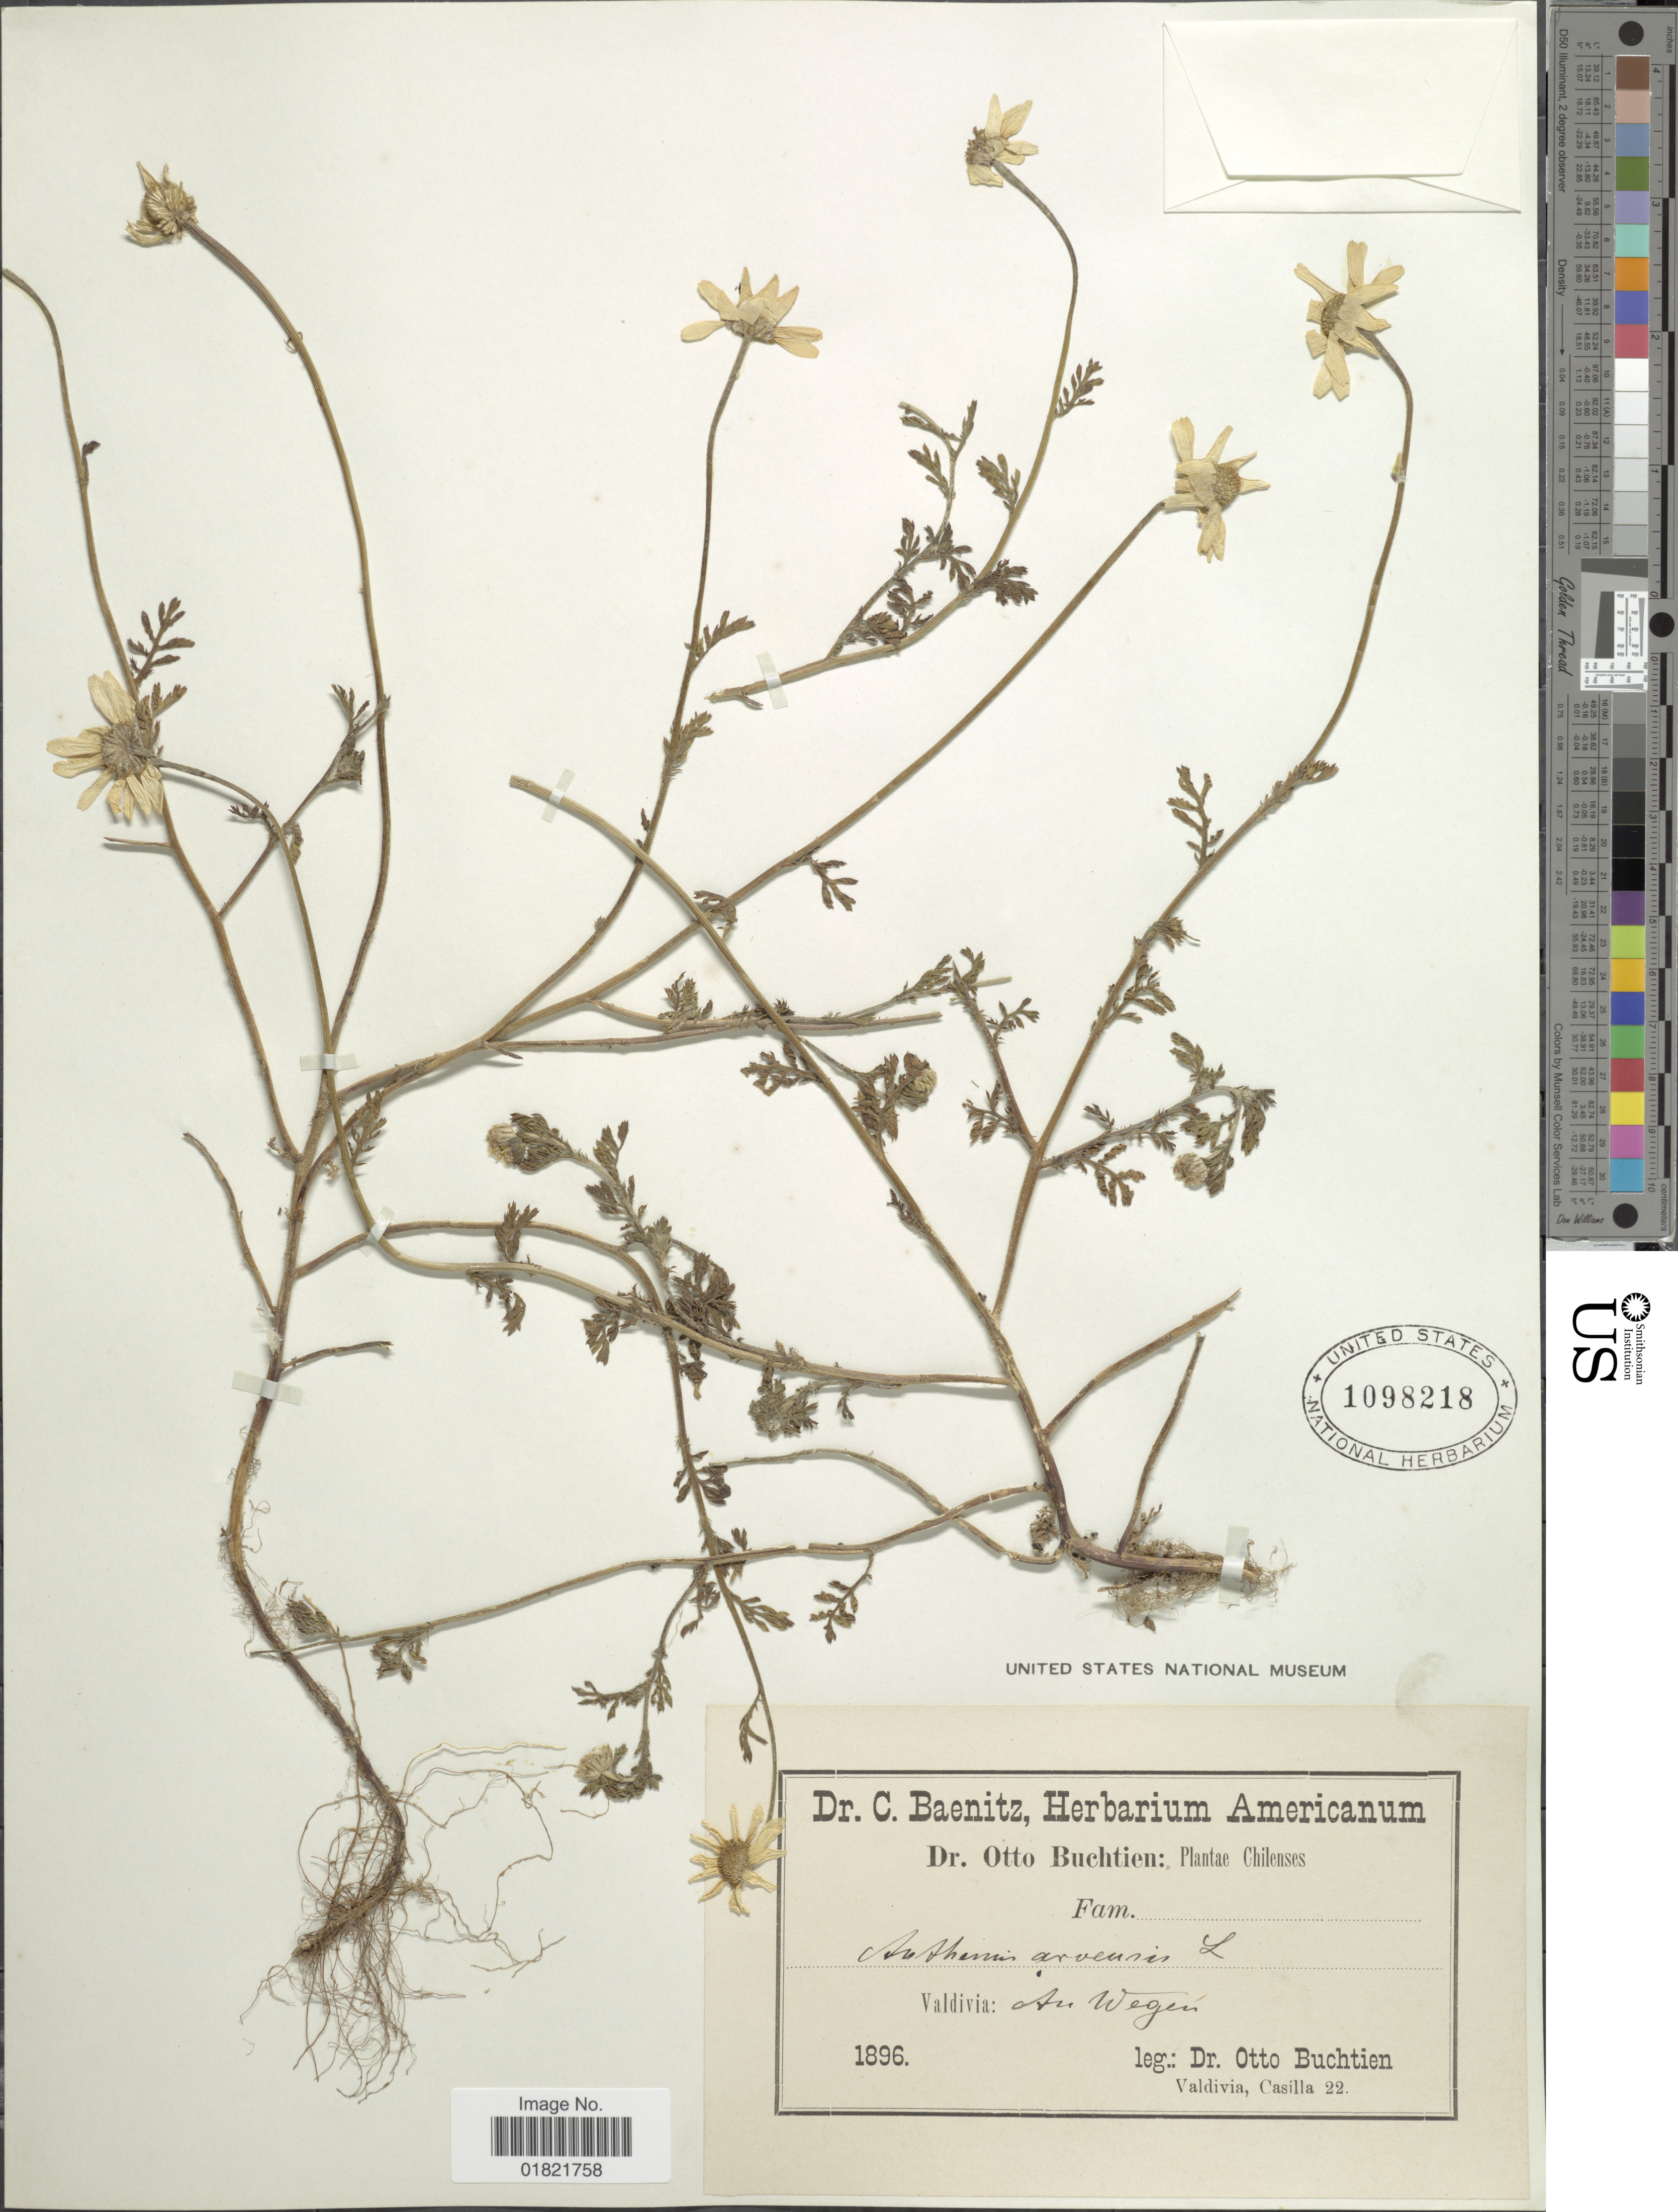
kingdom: Plantae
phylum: Tracheophyta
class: Magnoliopsida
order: Asterales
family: Asteraceae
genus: Anthemis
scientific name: Anthemis arvensis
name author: L.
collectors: O. Buchtien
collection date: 1896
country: Chile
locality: Valdivia: Au Wegen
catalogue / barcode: US 1098218